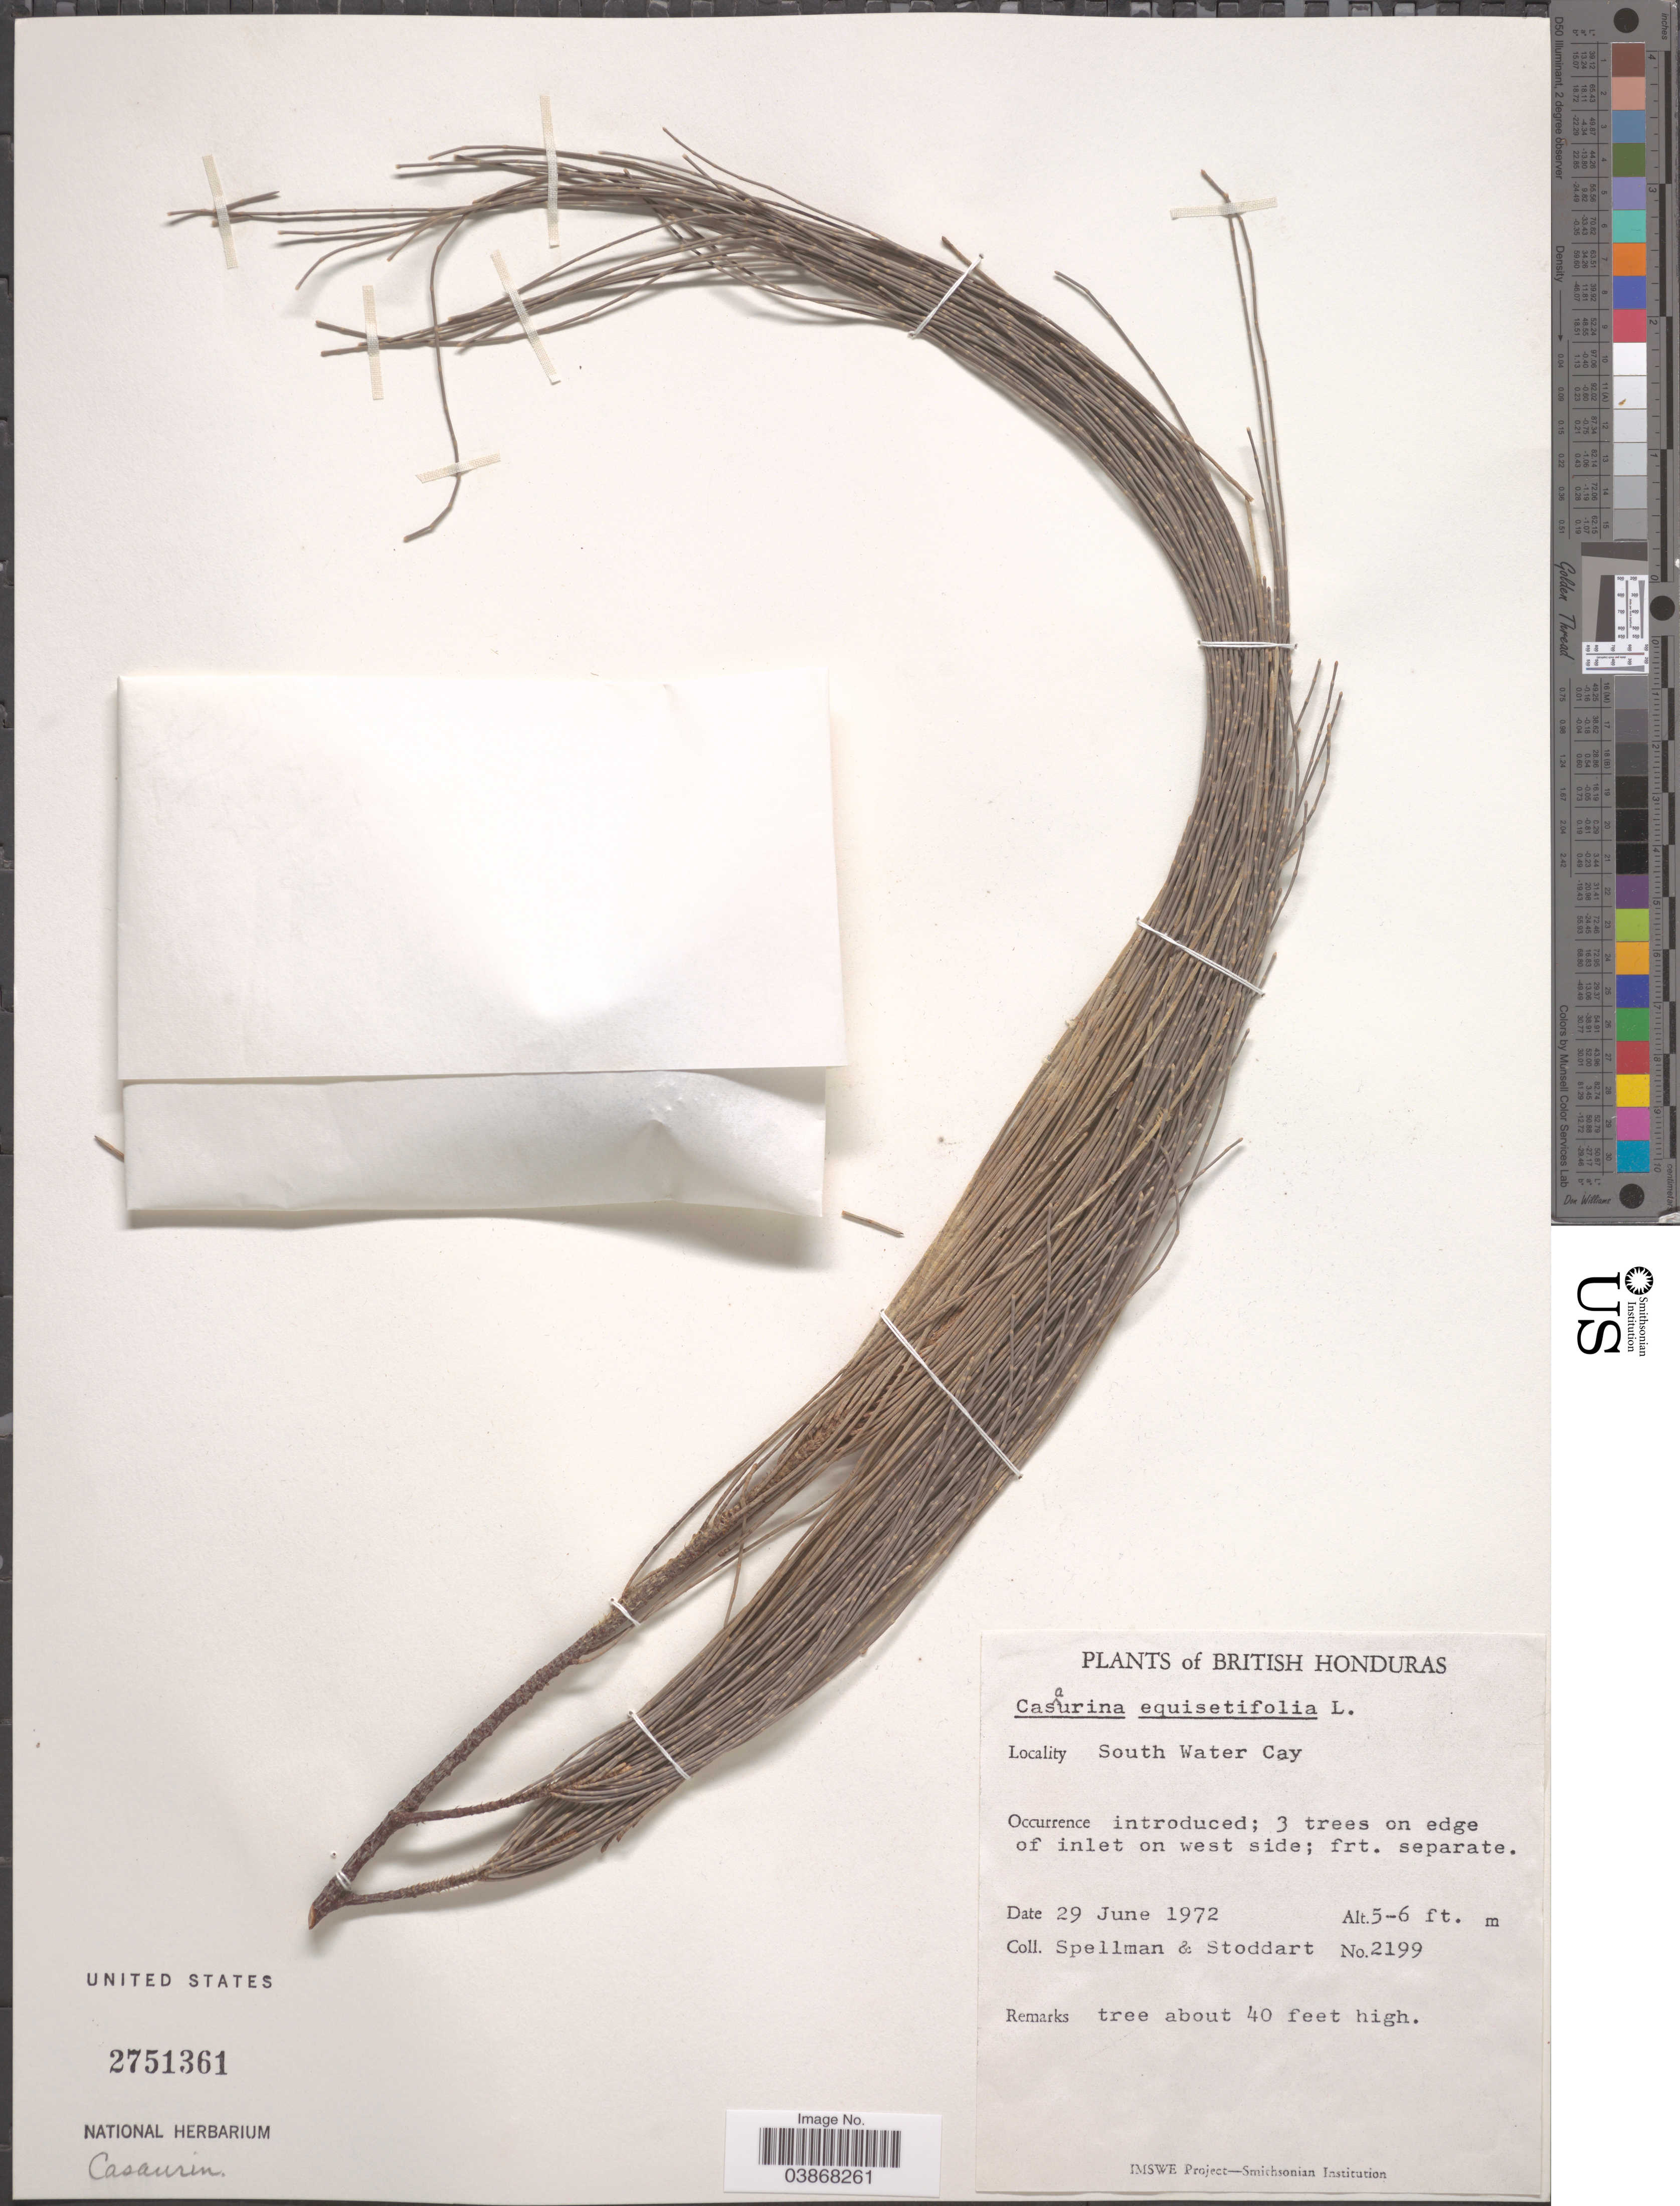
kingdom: Plantae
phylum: Tracheophyta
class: Magnoliopsida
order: Fagales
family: Casuarinaceae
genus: Casuarina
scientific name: Casuarina equisetifolia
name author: L.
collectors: Spellman, -- & -. Stoddart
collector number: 2199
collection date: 1972-06-29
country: Belize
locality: British Honduras. South Water Cay.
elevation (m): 2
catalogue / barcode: US 2751361